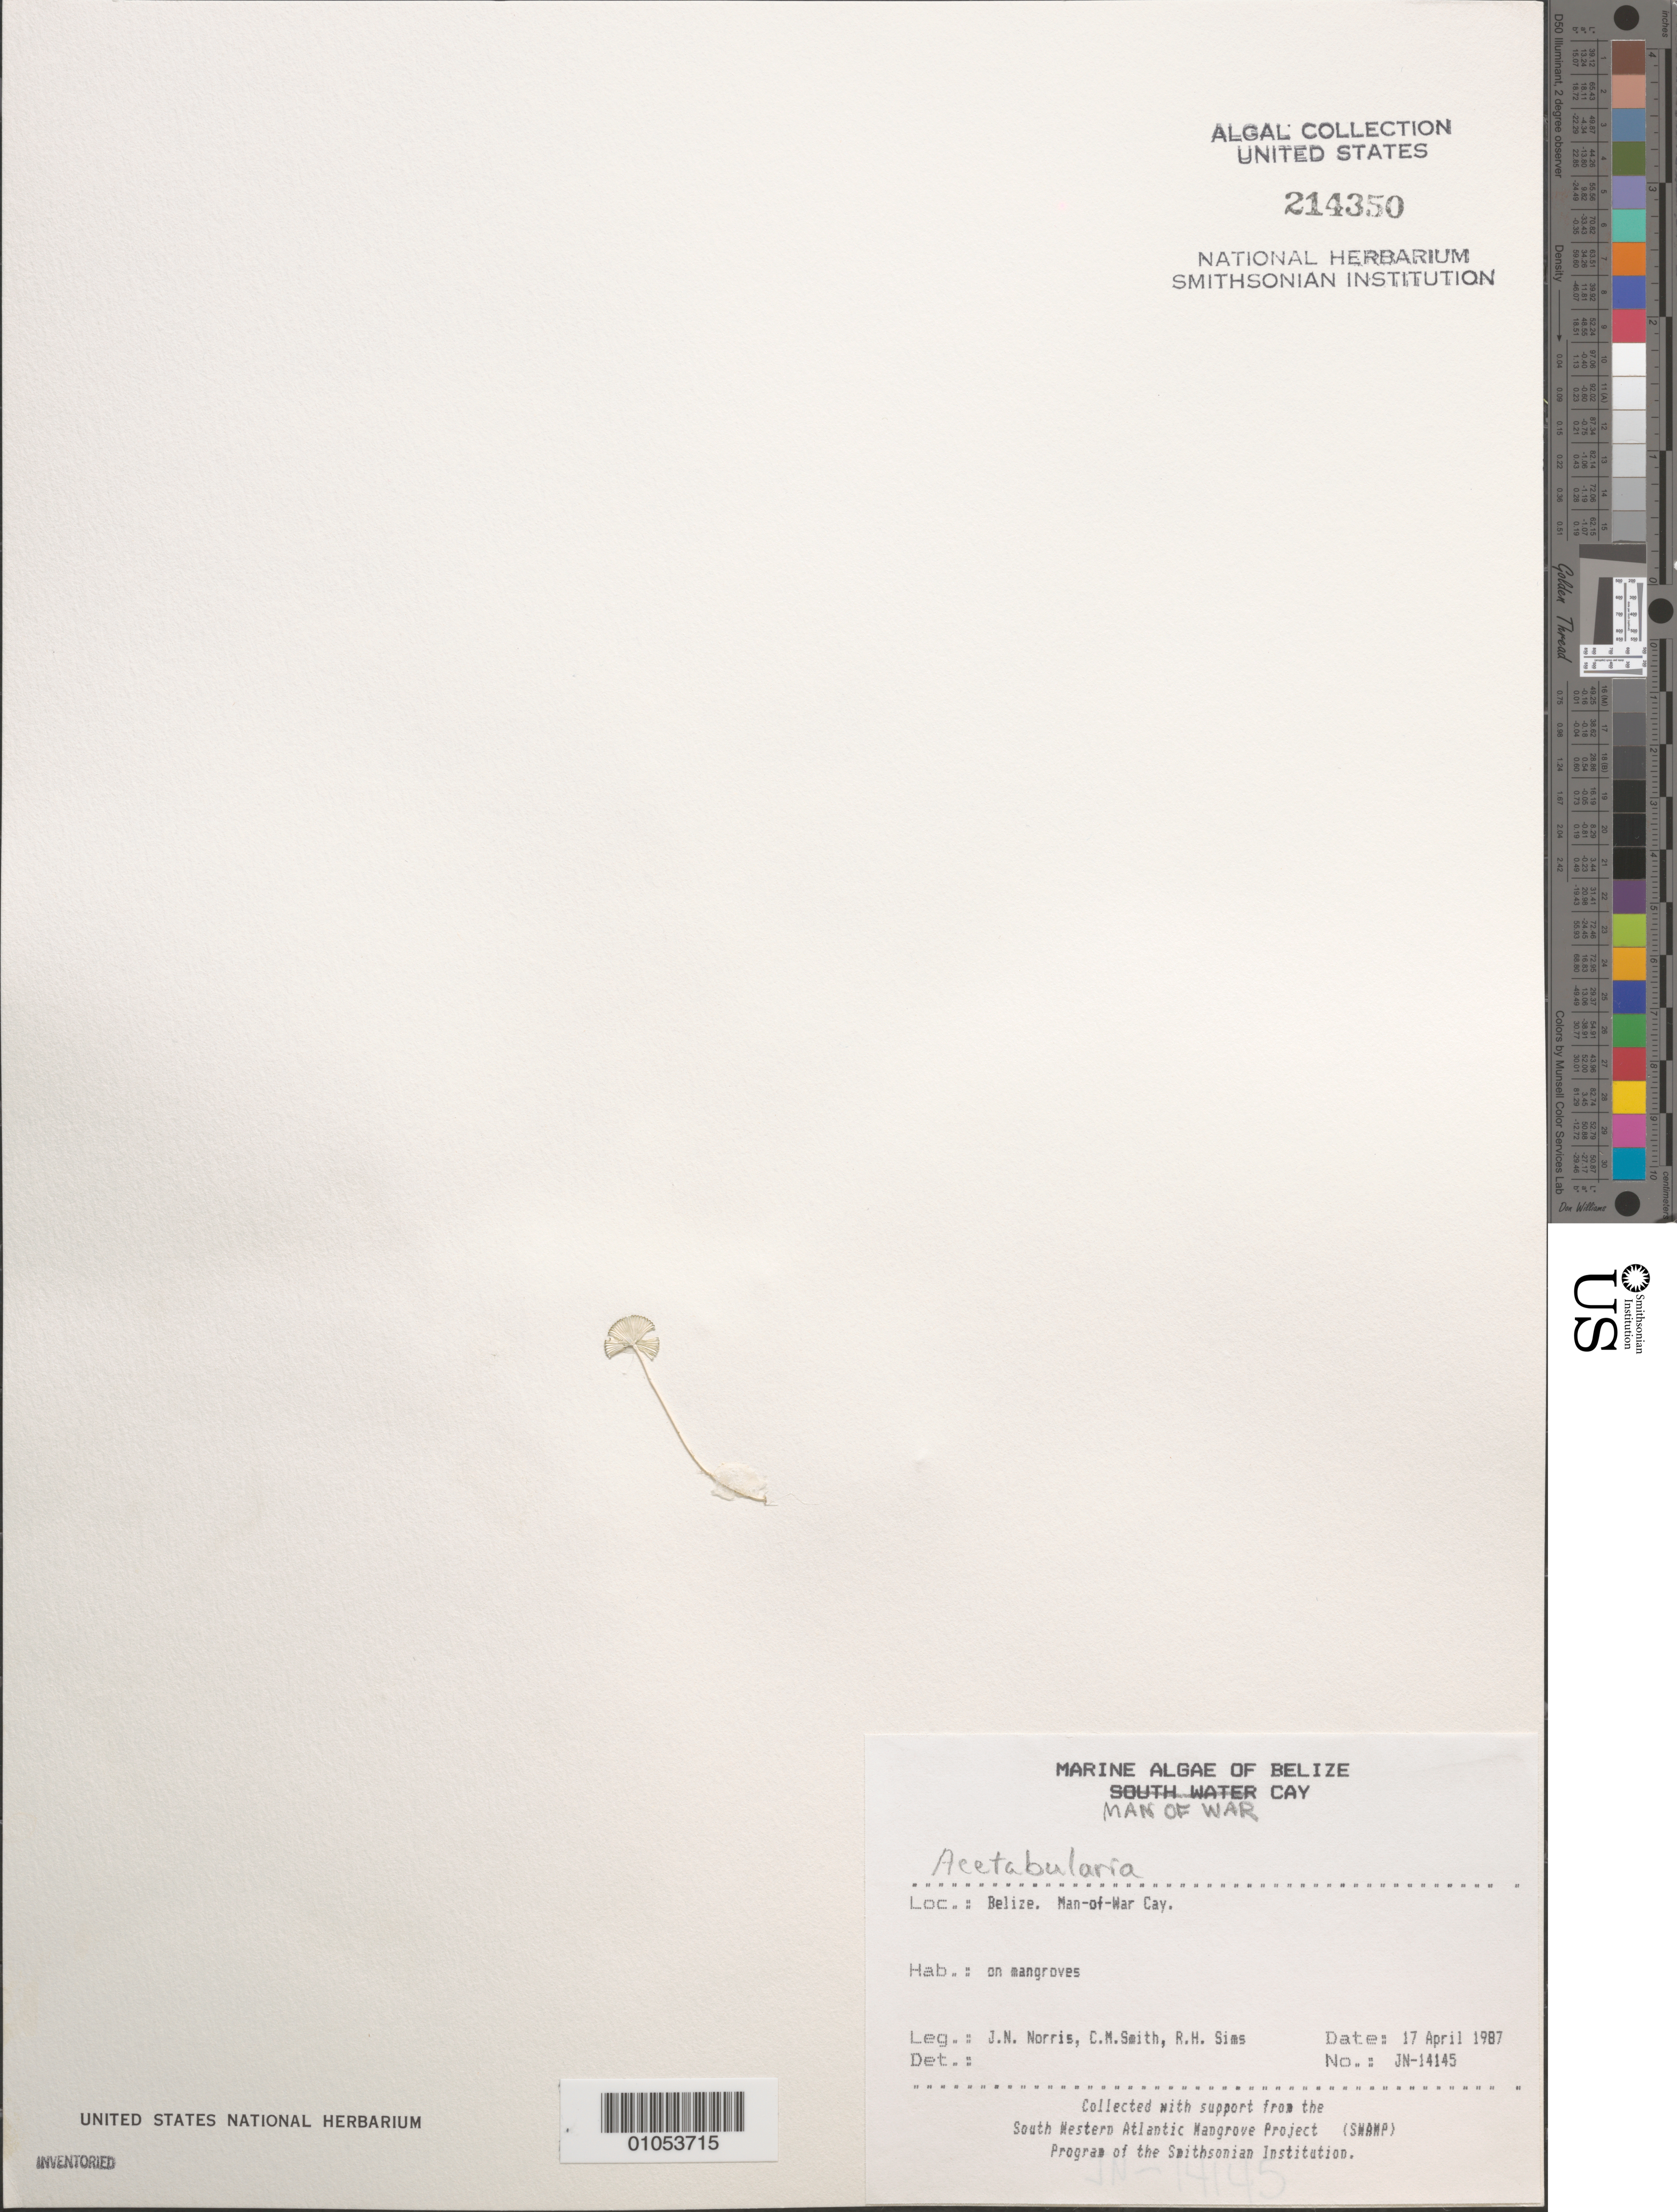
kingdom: Plantae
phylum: Chlorophyta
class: Ulvophyceae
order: Dasycladales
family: Polyphysaceae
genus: Acetabularia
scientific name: Acetabularia sp.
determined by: Norris, James N.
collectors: J. N. Norris, C. M. Smith & R. H. Sims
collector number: JN-14145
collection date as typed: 17 Apr 1987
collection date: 1987-04-17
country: Belize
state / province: Stann Creek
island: Man of War Cay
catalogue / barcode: US 214350